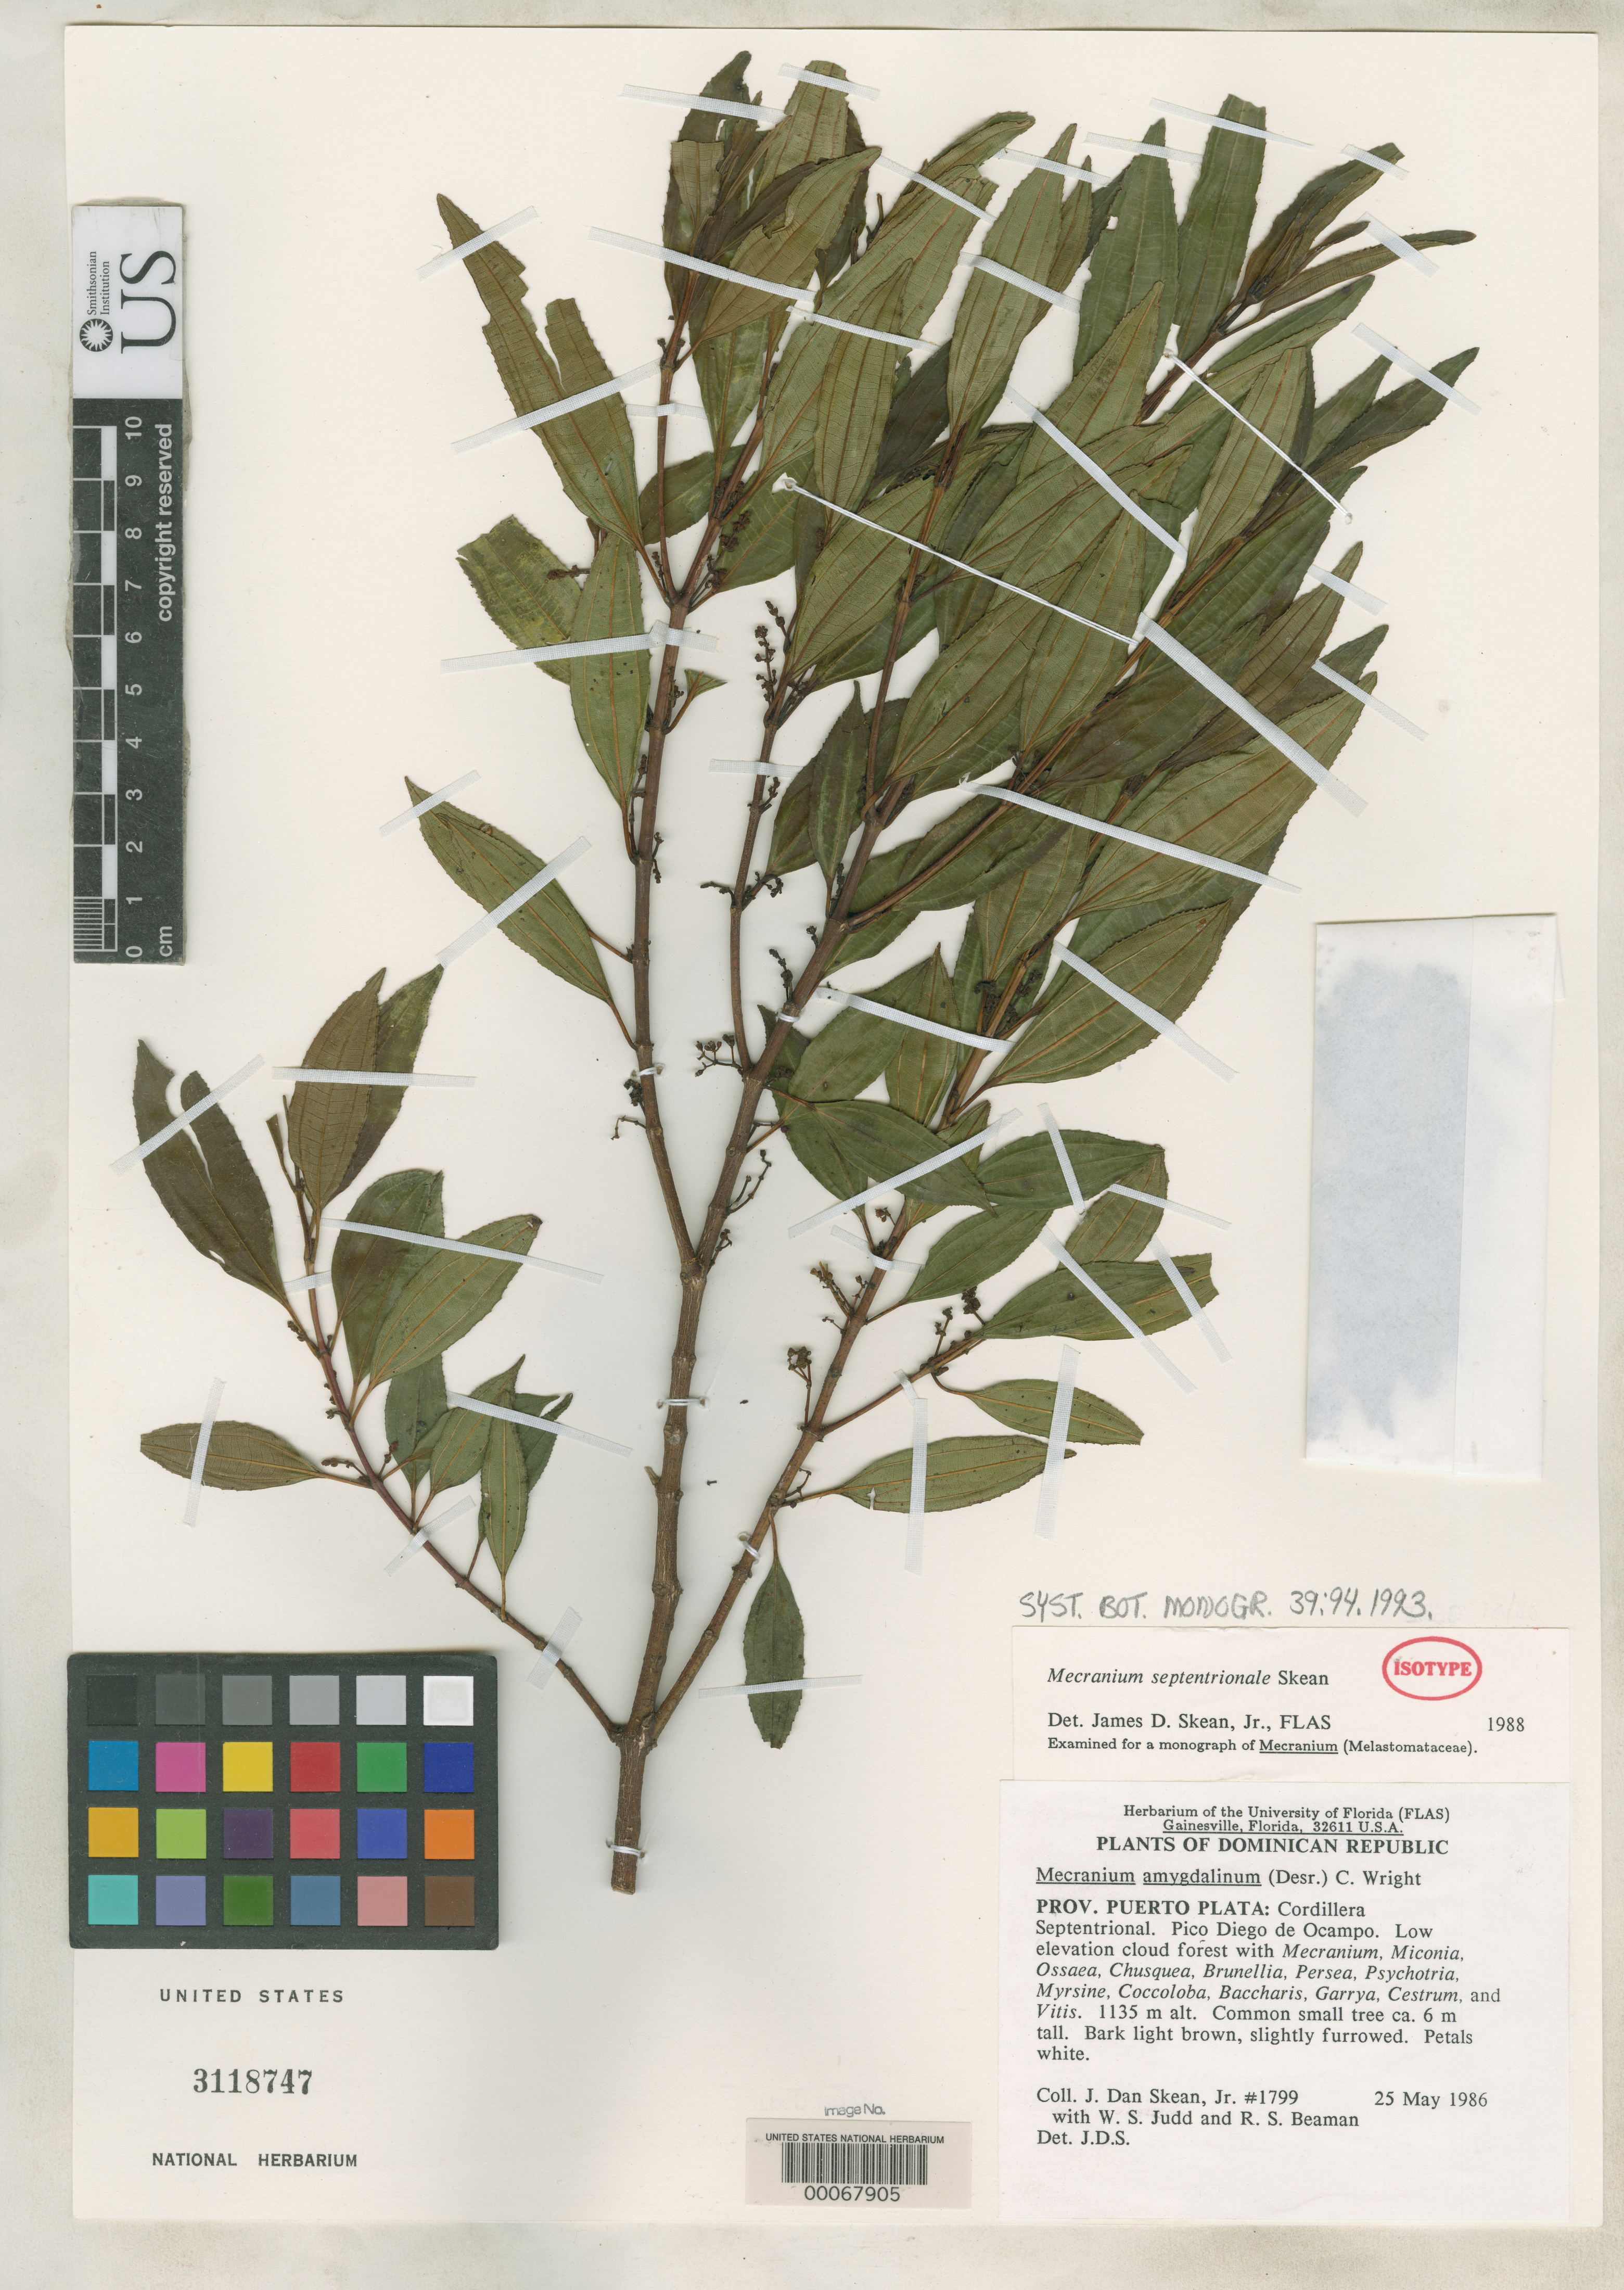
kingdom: Plantae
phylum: Tracheophyta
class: Magnoliopsida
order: Myrtales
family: Melastomataceae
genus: Mecranium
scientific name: Mecranium septentrionale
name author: Skean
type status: Isotype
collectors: J. D. Skean, W. S. Judd & R. S. Beaman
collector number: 1799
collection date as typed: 25 May 1986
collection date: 1986-05-25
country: Dominican Republic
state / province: Puerto Plata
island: Hispaniola Island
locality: Cordillera Septentrional, Pico Diego de Ocampo.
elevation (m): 1135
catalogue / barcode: US 3118747